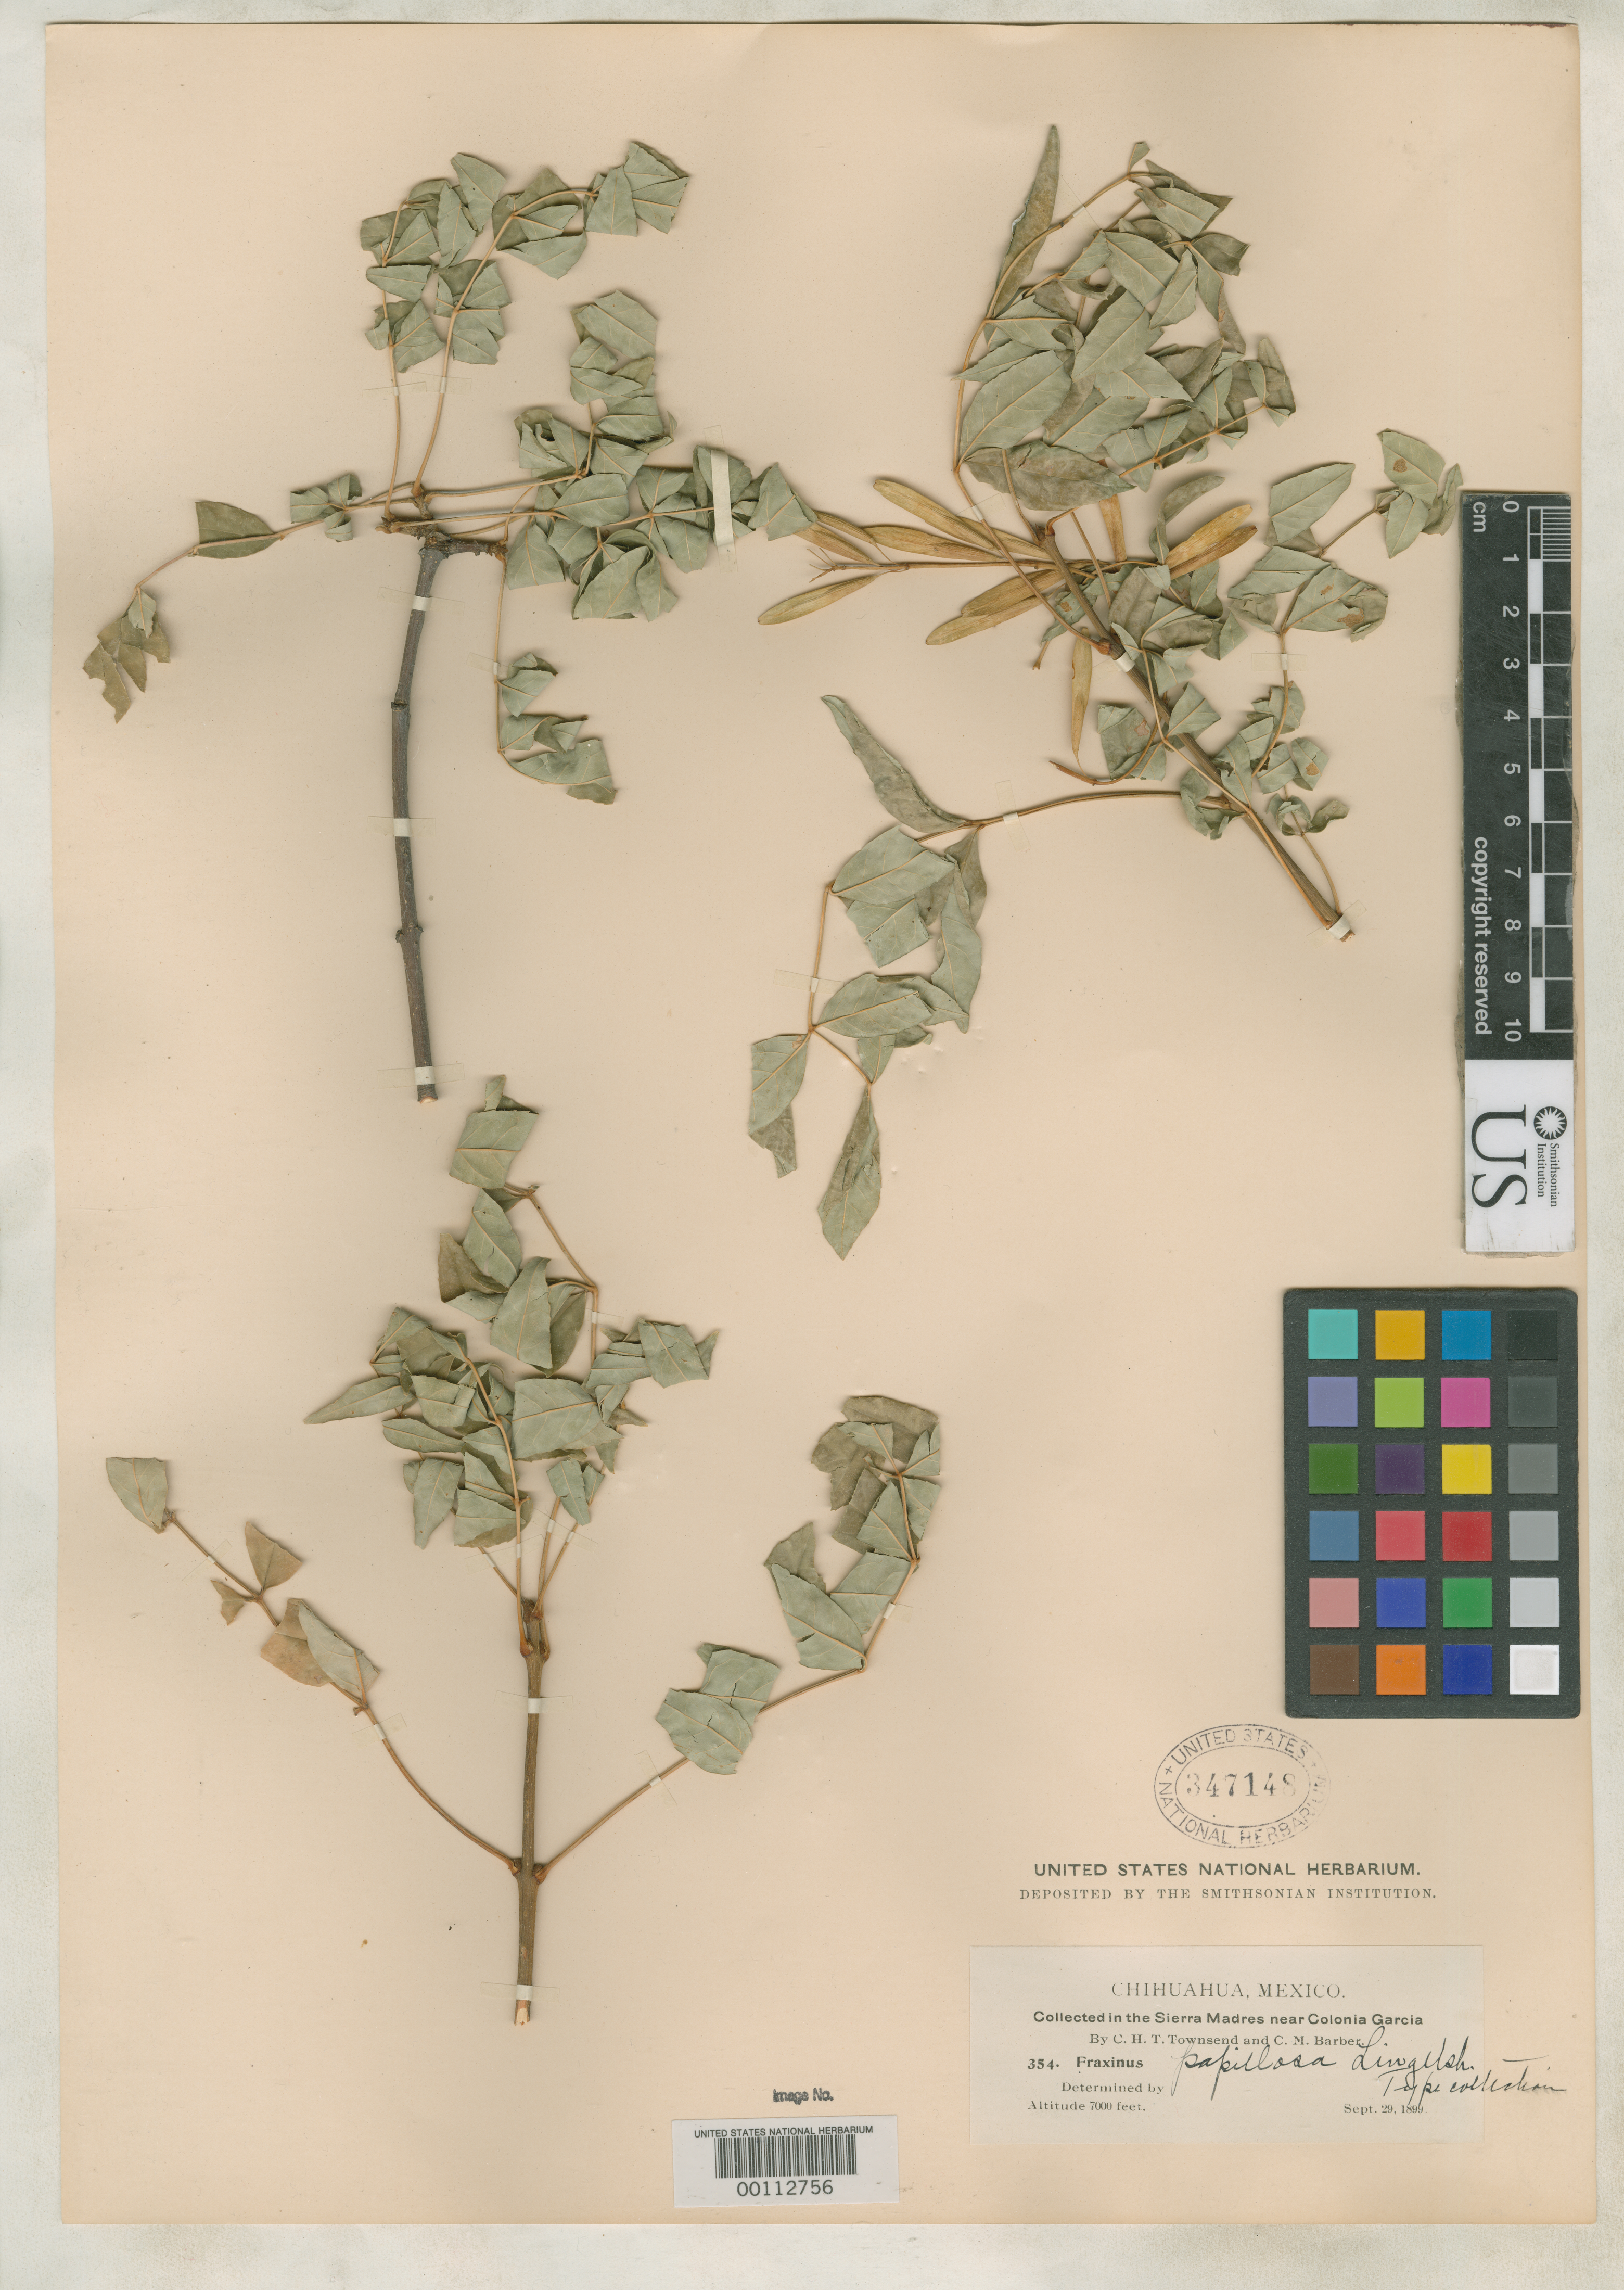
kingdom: Plantae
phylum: Tracheophyta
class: Magnoliopsida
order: Lamiales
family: Oleaceae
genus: Fraxinus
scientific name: Fraxinus papillosa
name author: Lingelsh.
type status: Isotype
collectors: C. H. T. Townsend & C. Barber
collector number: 354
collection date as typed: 29 Sep 1899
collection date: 1899-09-29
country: Mexico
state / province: Chihuahua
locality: Colonia Garcia.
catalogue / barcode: US 347148